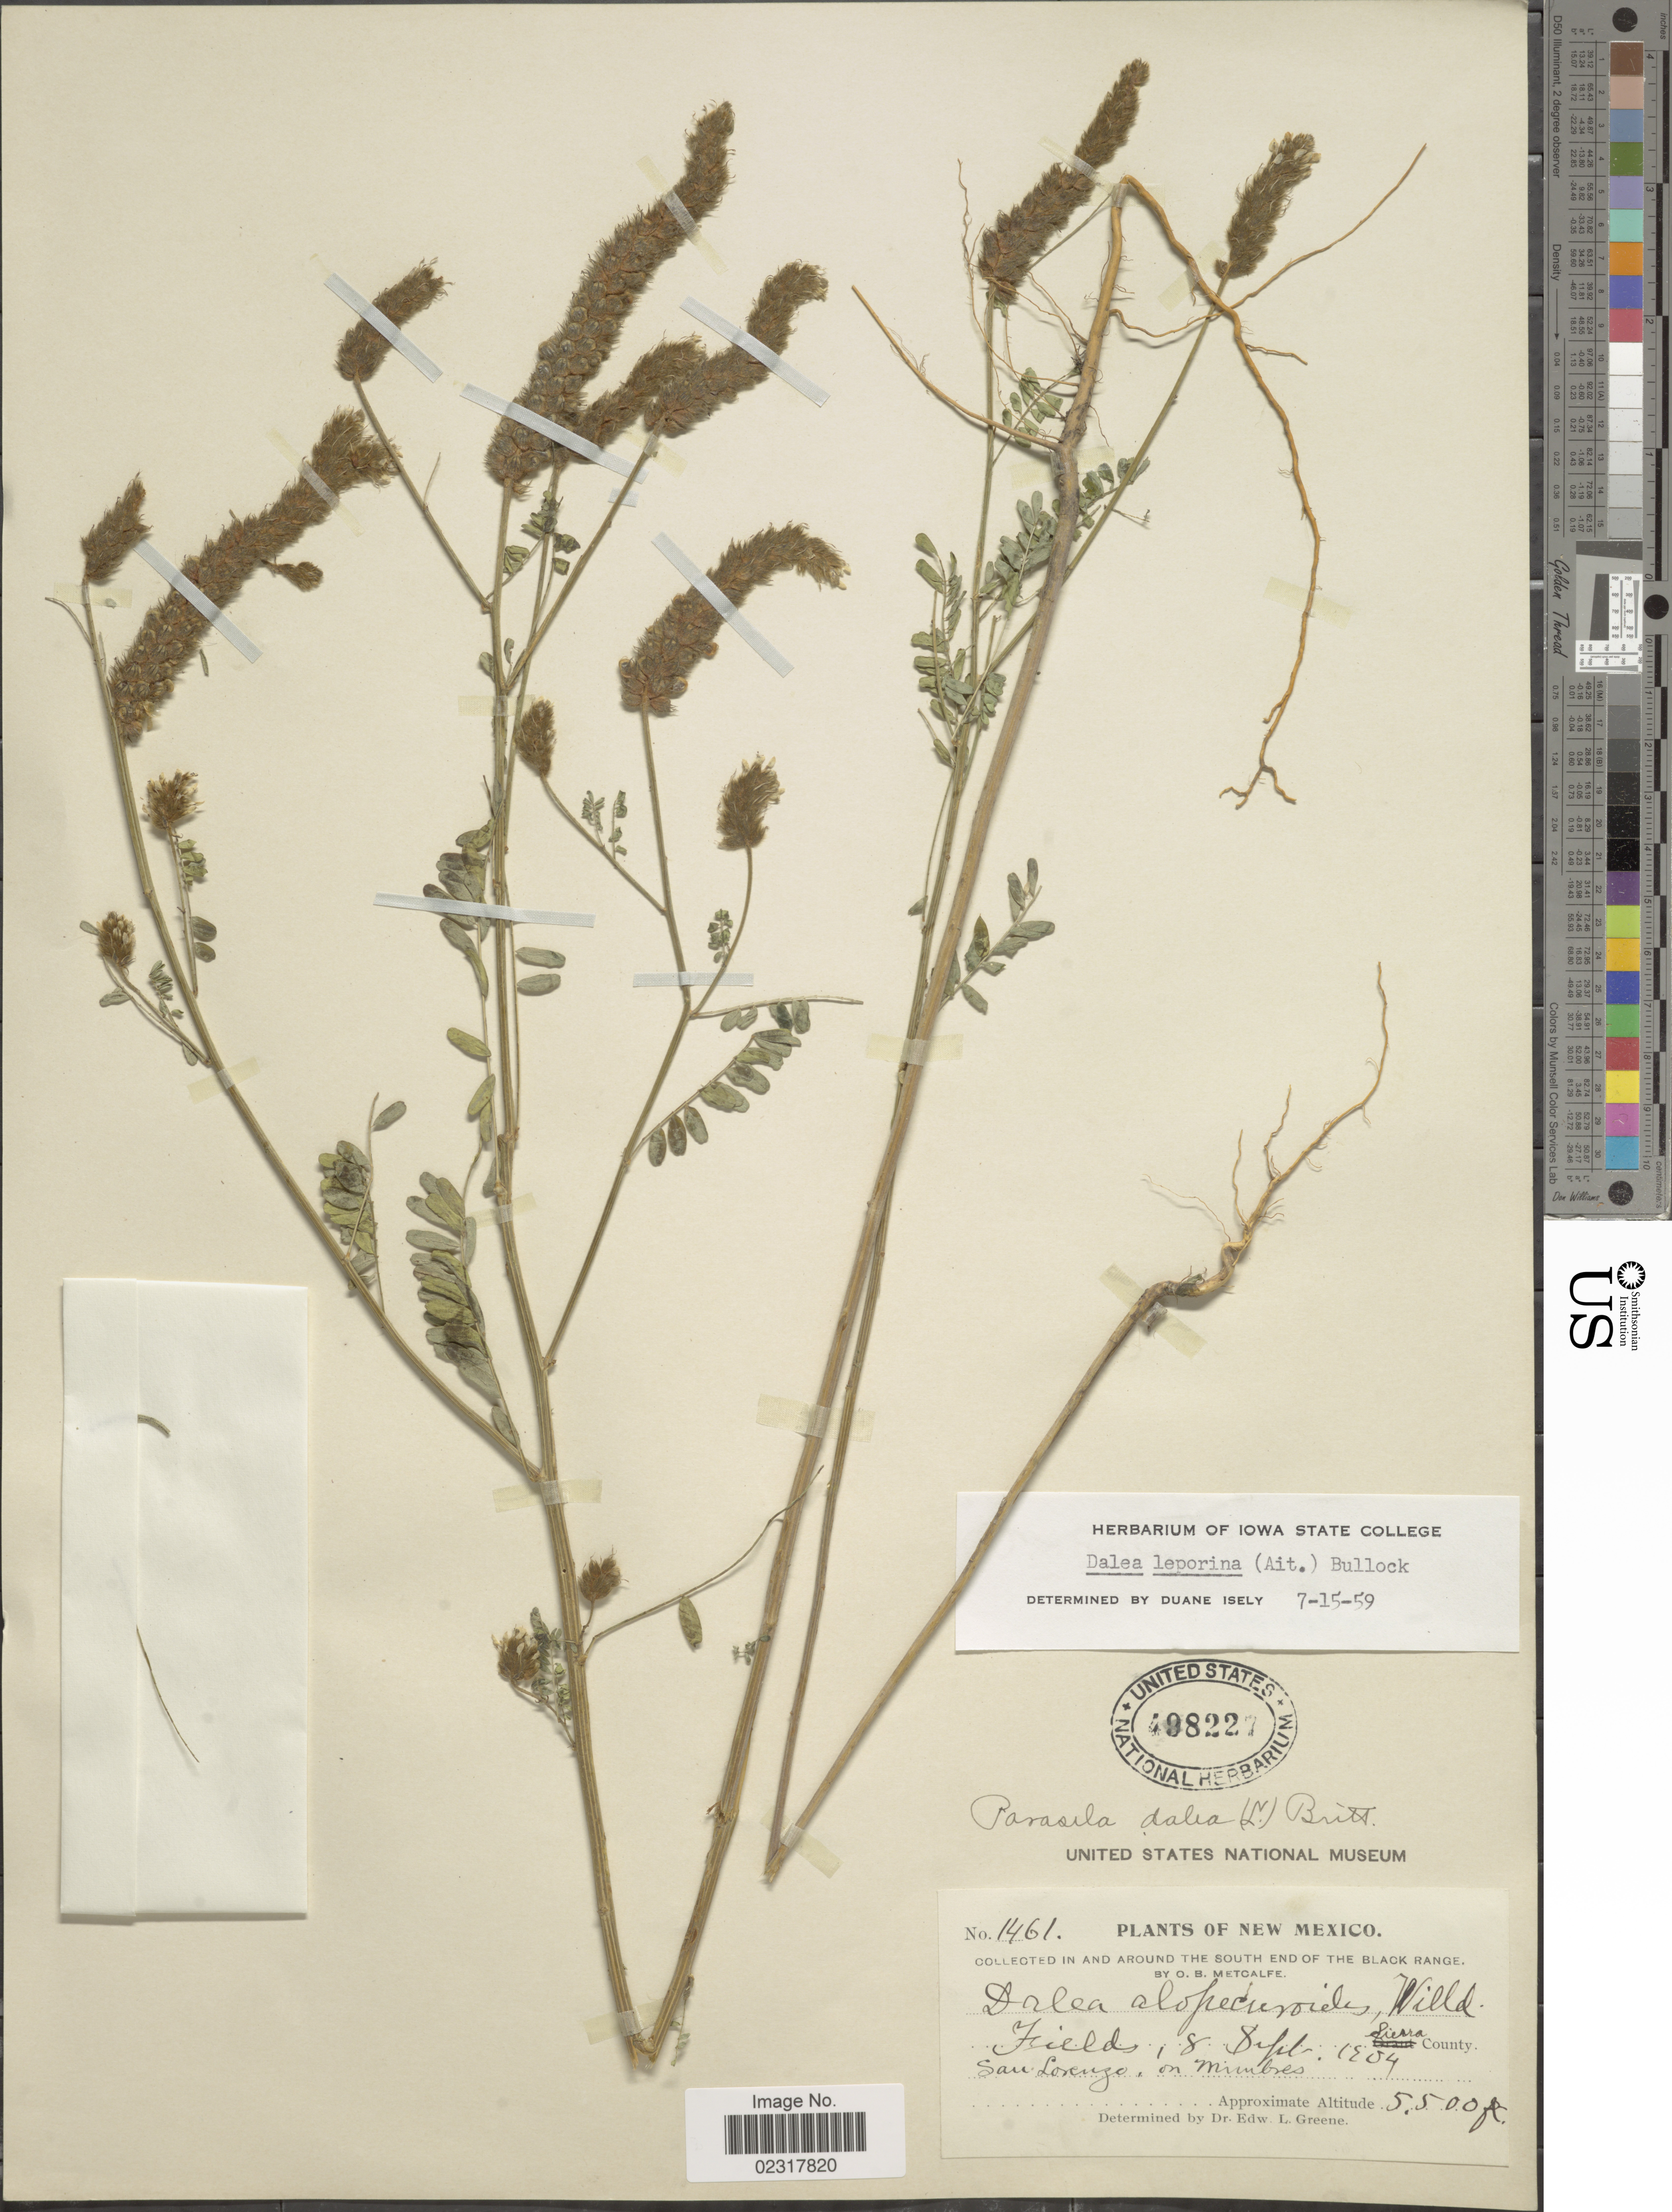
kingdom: Plantae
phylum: Tracheophyta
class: Magnoliopsida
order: Fabales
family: Fabaceae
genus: Dalea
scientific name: Dalea leporina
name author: (Aiton) Bullock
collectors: O. B. Metcalfe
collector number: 1461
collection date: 1904-09-18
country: United States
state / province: New Mexico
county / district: Sierra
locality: San Lorenzo, on Mimbres, around the south end of the Black Range, Sierra County.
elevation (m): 1676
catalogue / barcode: US 498227